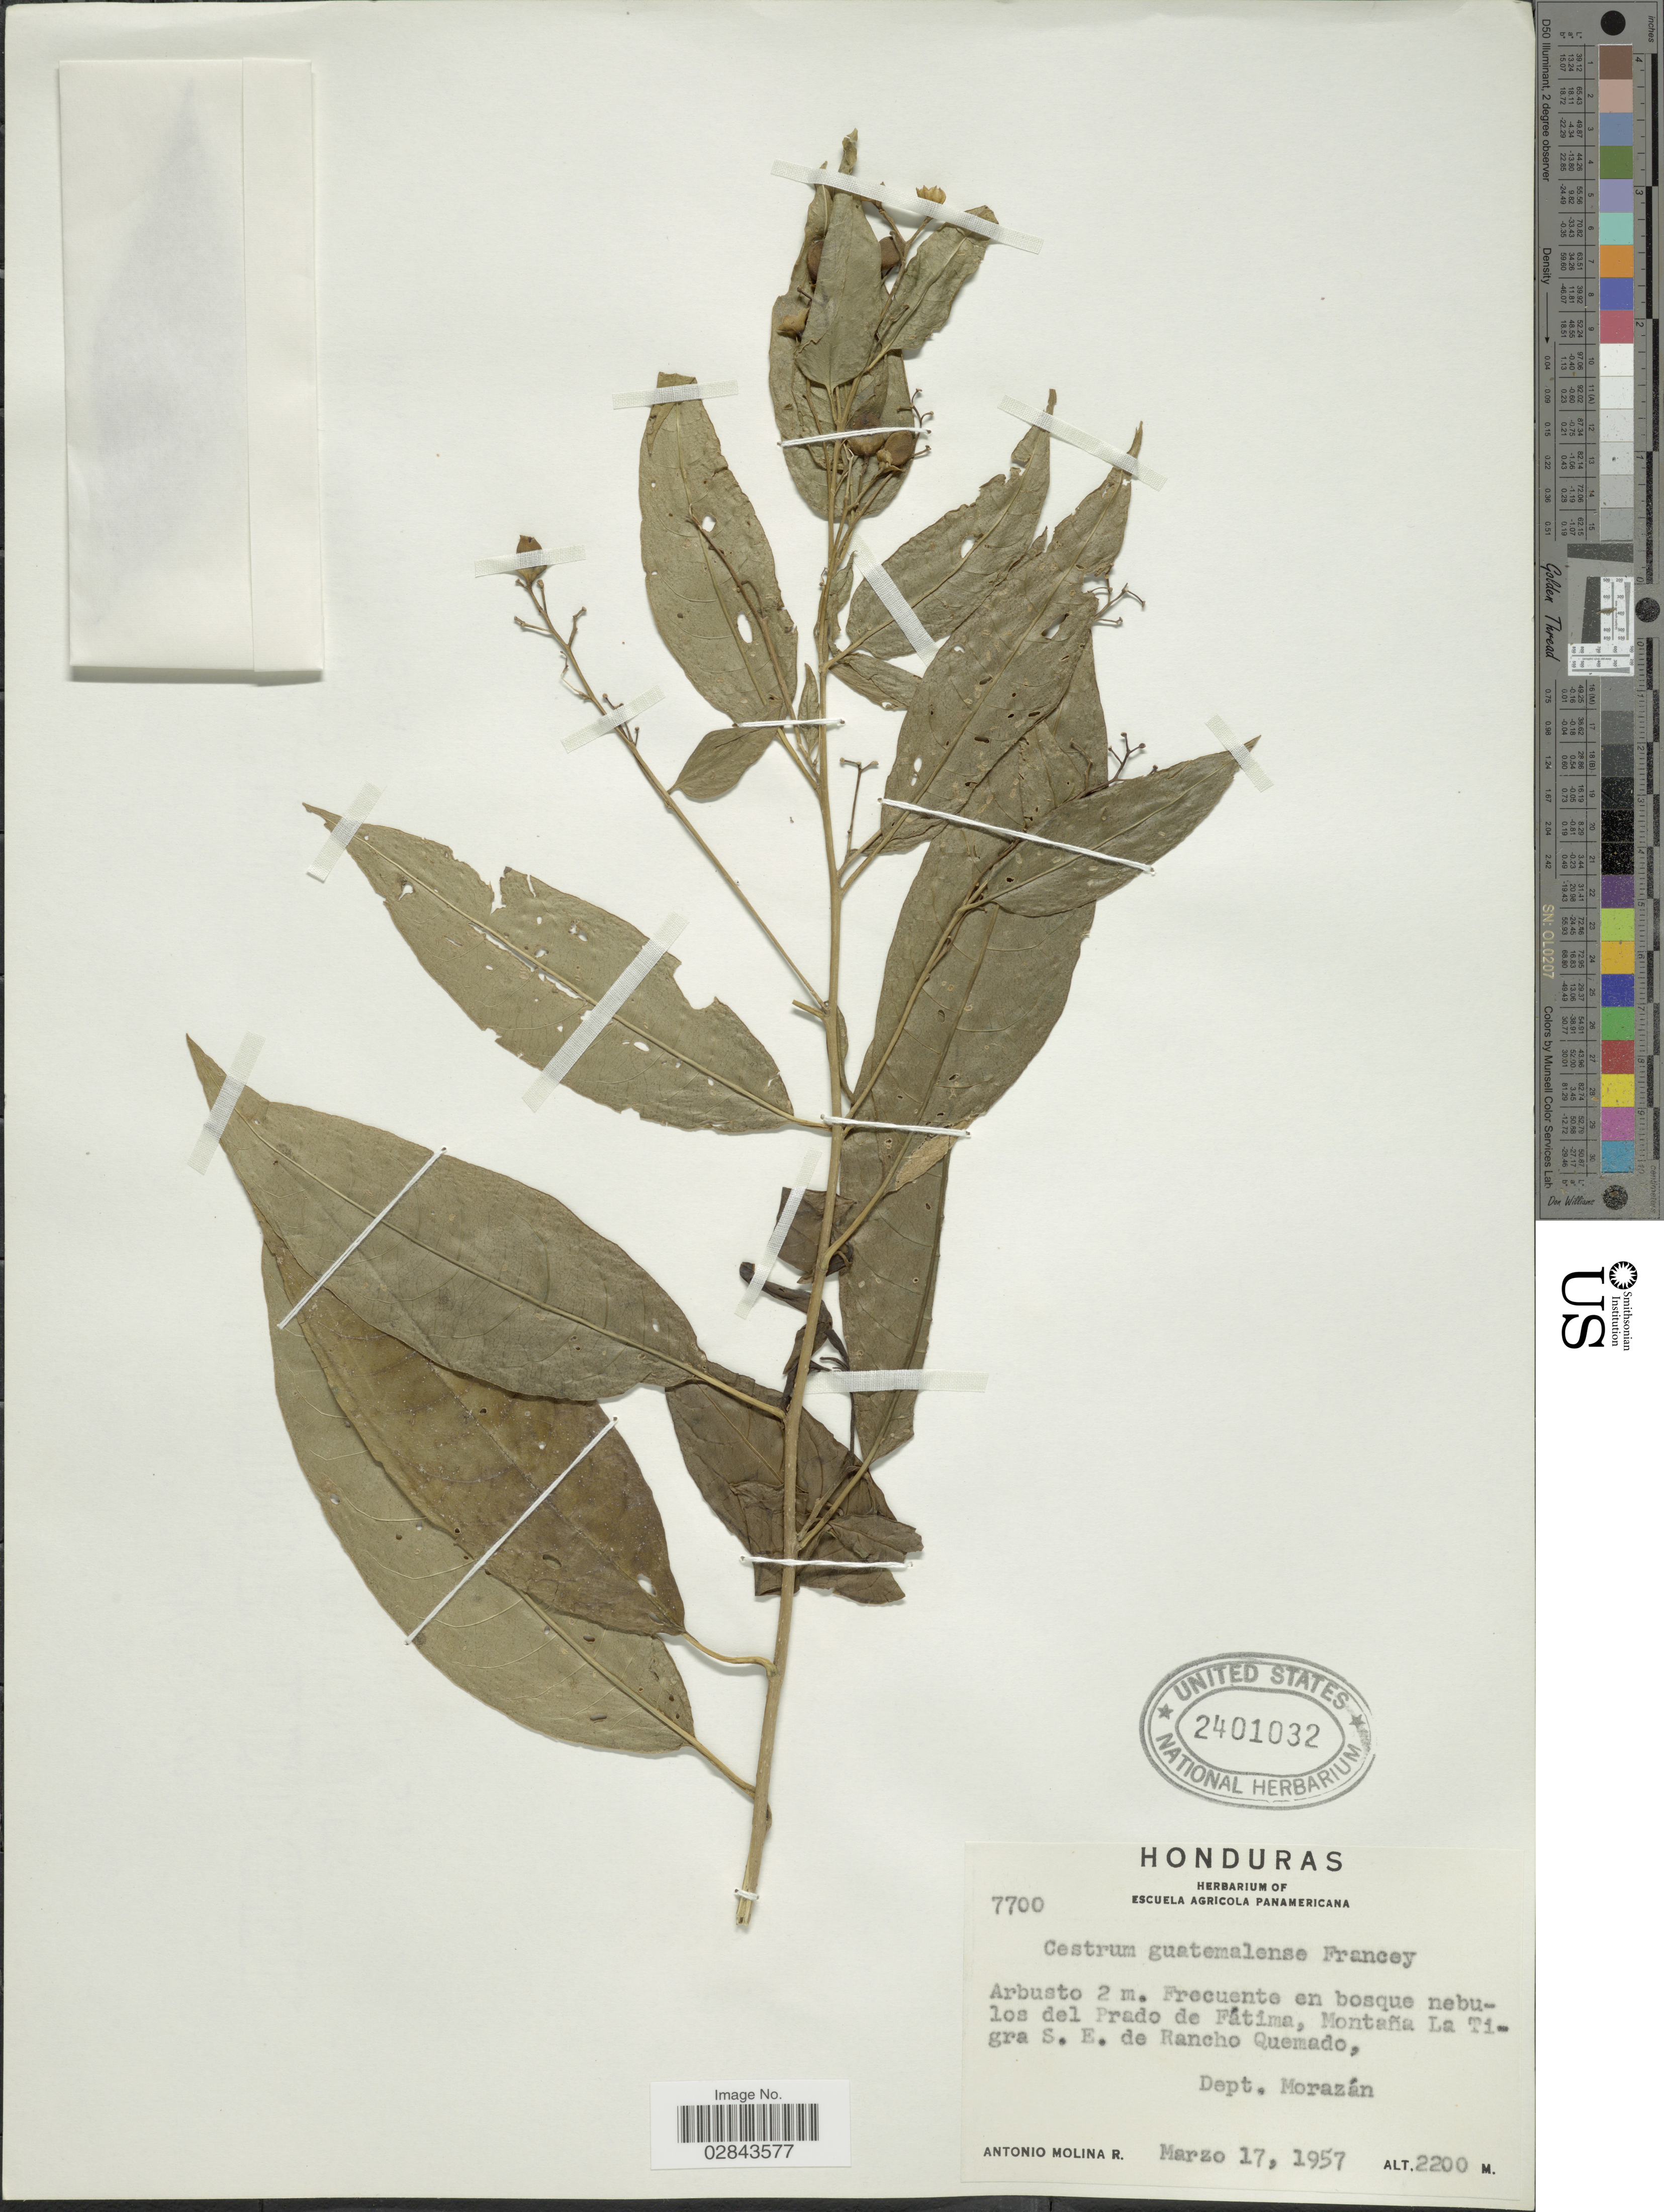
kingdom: Plantae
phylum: Tracheophyta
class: Magnoliopsida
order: Solanales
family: Solanaceae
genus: Cestrum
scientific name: Cestrum guatemalense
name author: Francey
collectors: A. Molina R.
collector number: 7700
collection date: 1957-03-17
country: Honduras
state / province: Fco. Morazán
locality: Frecuente en bosque nebulos del Prado de Fátima, Montaña La Tigra S.E. de Rancho Quemado, Dept. Morazán.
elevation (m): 2200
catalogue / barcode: US 2401032